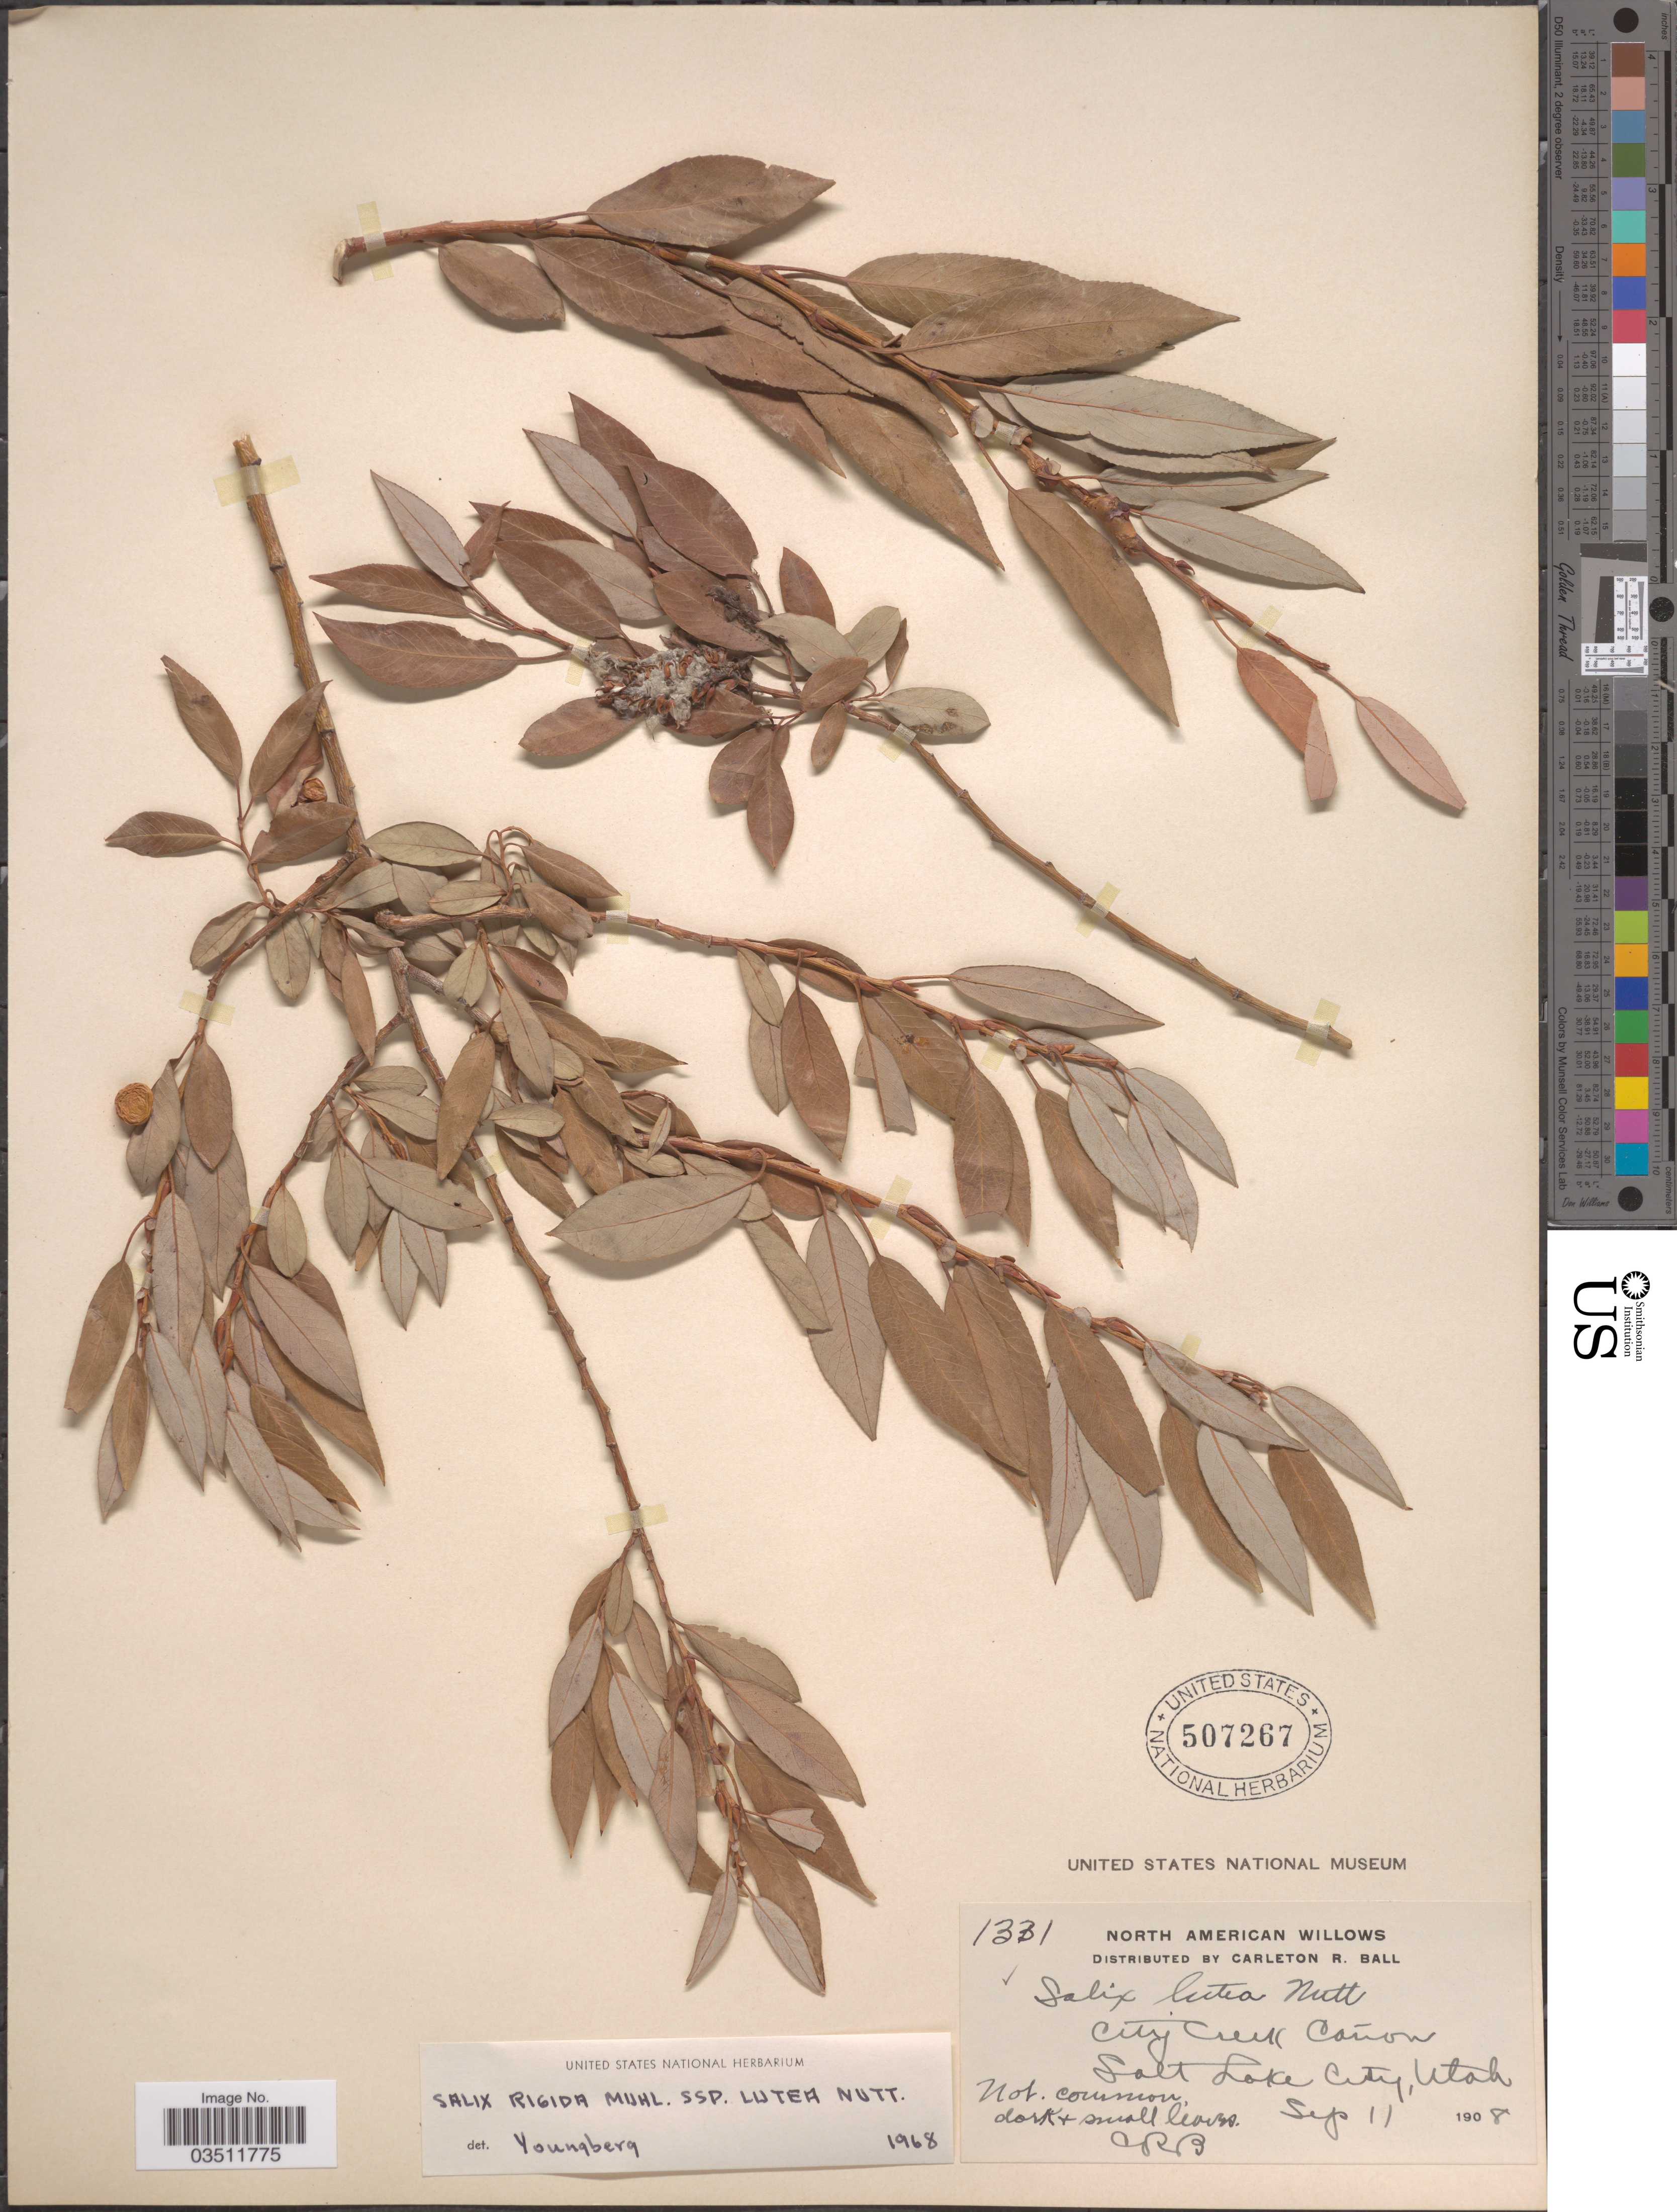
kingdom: Plantae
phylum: Tracheophyta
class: Magnoliopsida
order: Malpighiales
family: Salicaceae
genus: Salix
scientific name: Salix lutea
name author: Nutt.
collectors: C. R. Ball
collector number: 1331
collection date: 1908-09-11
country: United States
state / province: Utah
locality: City Creek Cañon. Salt Lake City.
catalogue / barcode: US 507267